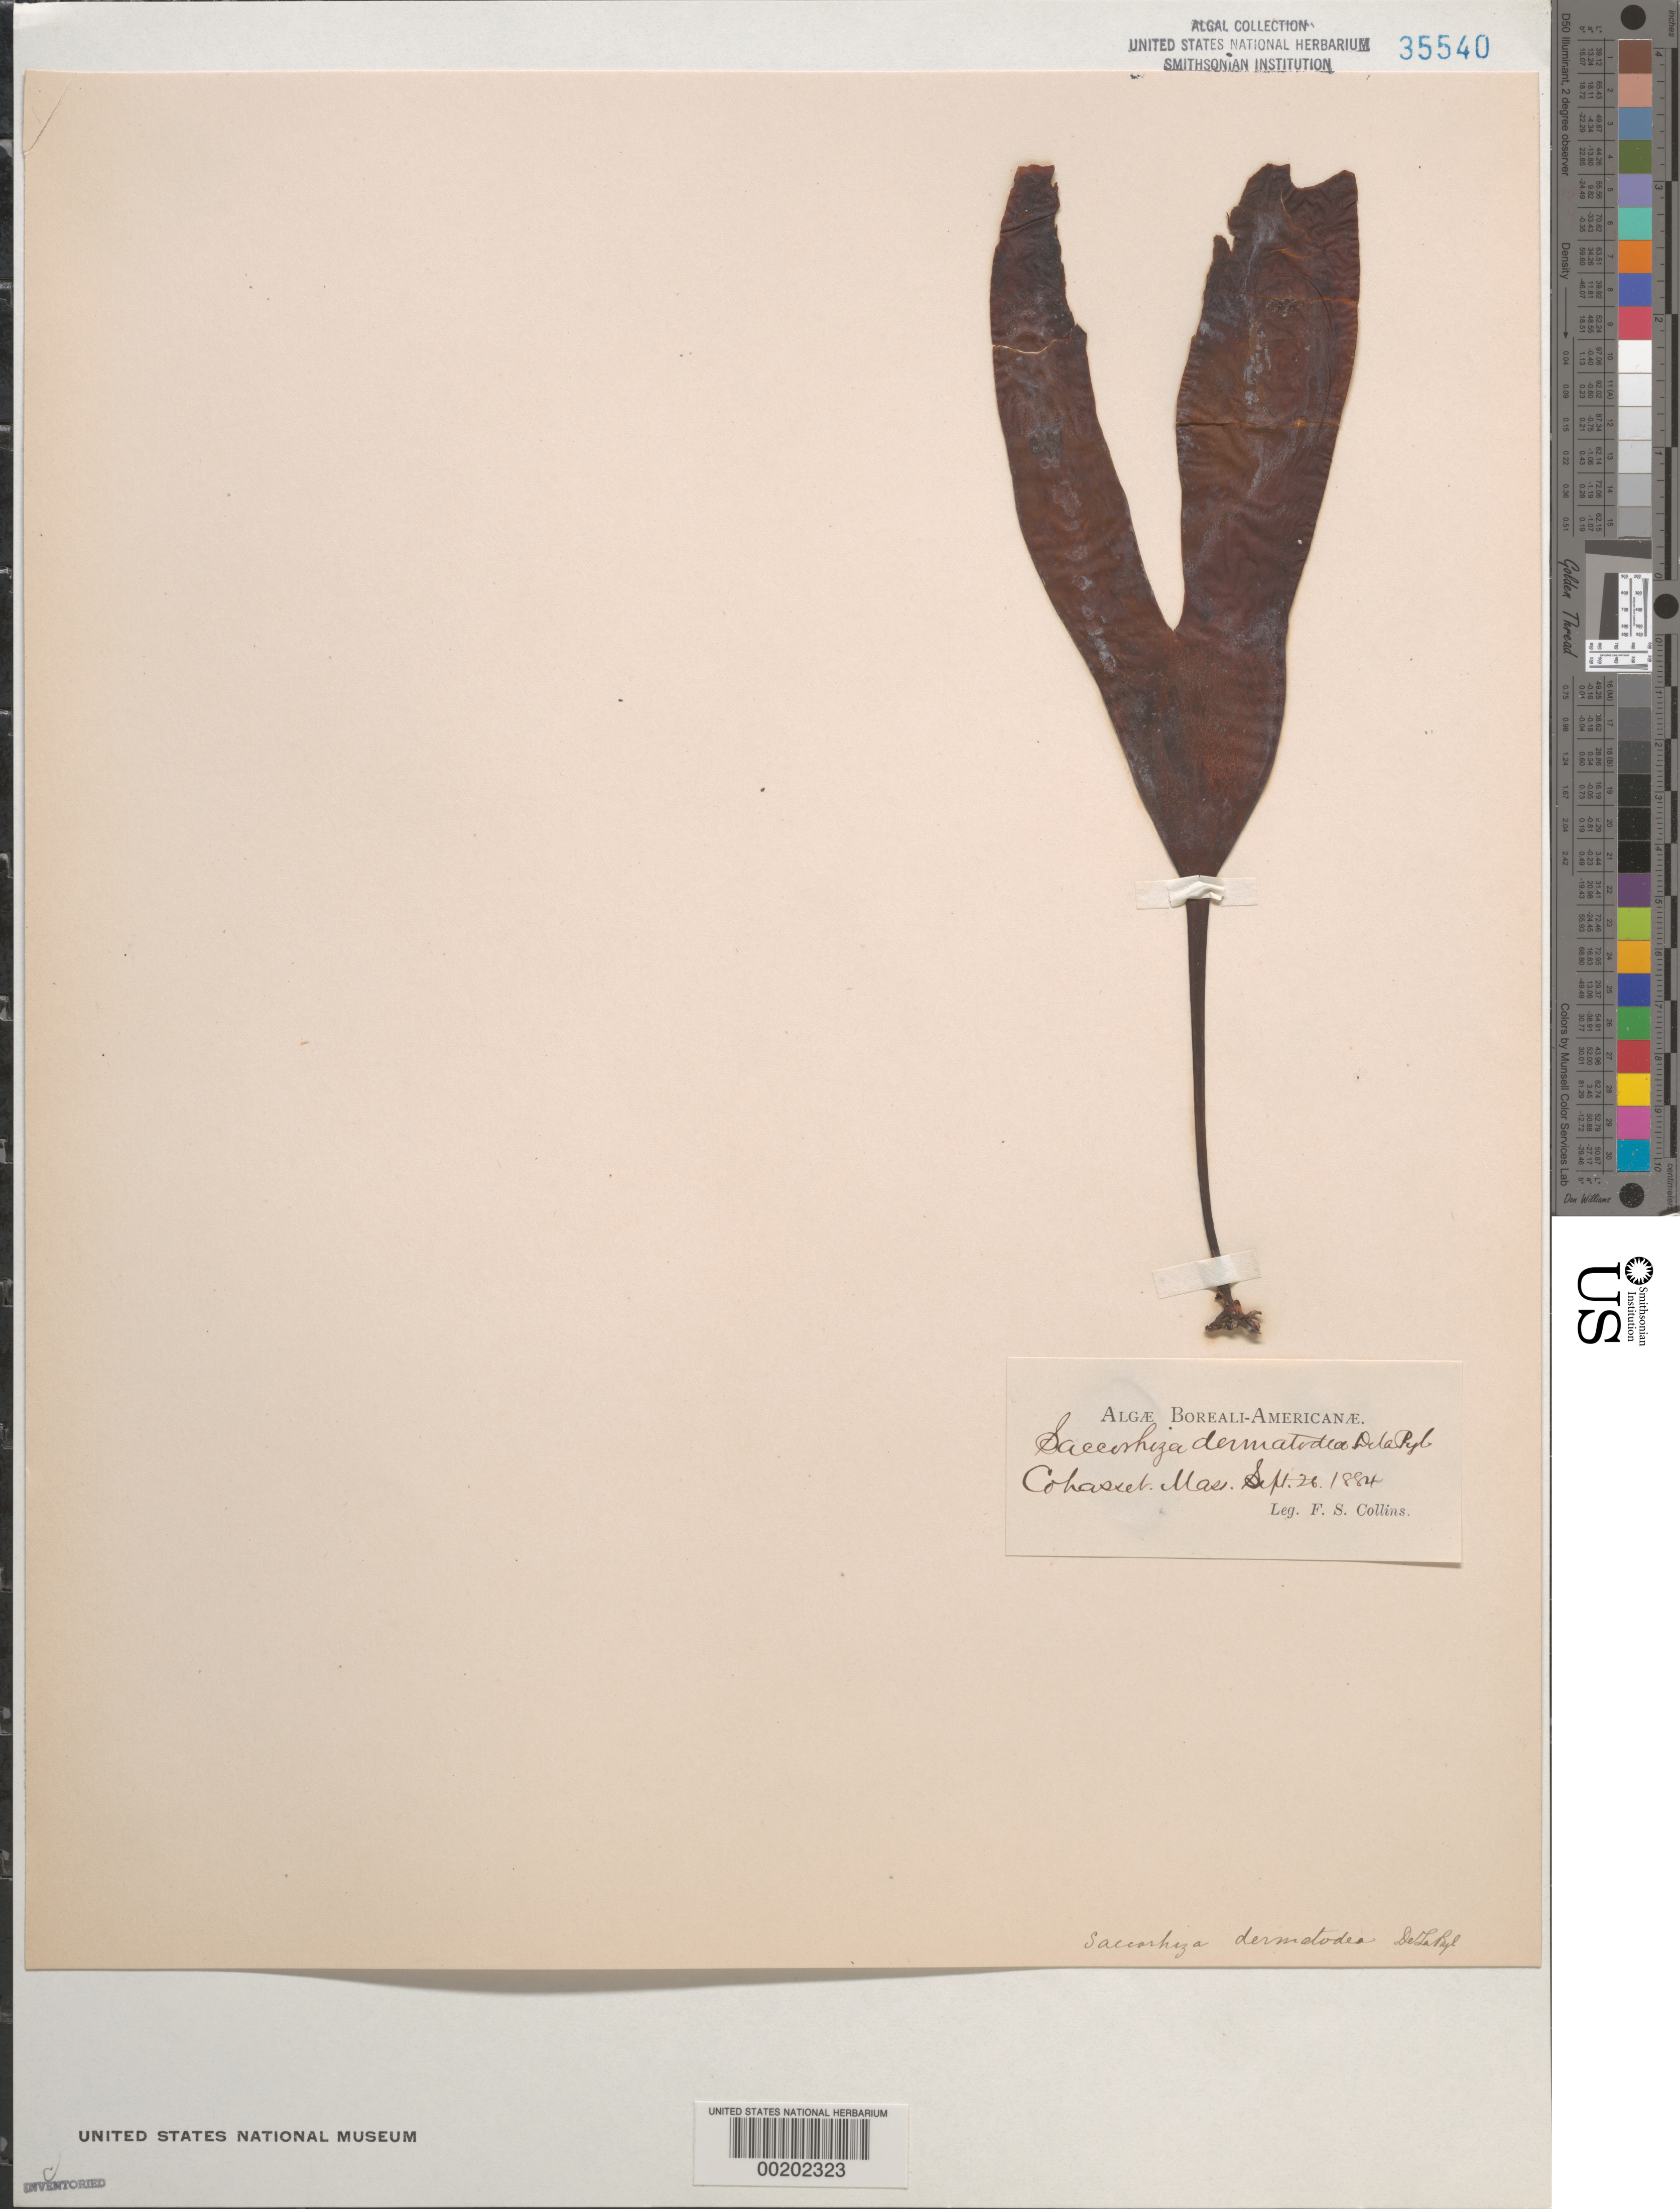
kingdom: Chromista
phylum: Foraminifera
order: Astrorhizida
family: Hyperamminidae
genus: Saccorhiza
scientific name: Saccorhiza dermatodea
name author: (Bach. Pyl.) J. Agardh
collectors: F. Collins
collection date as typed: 26 Sep 1884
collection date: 1884-09-26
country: United States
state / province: Massachusetts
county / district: Norfolk County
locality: Cohasset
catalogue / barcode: US 35540